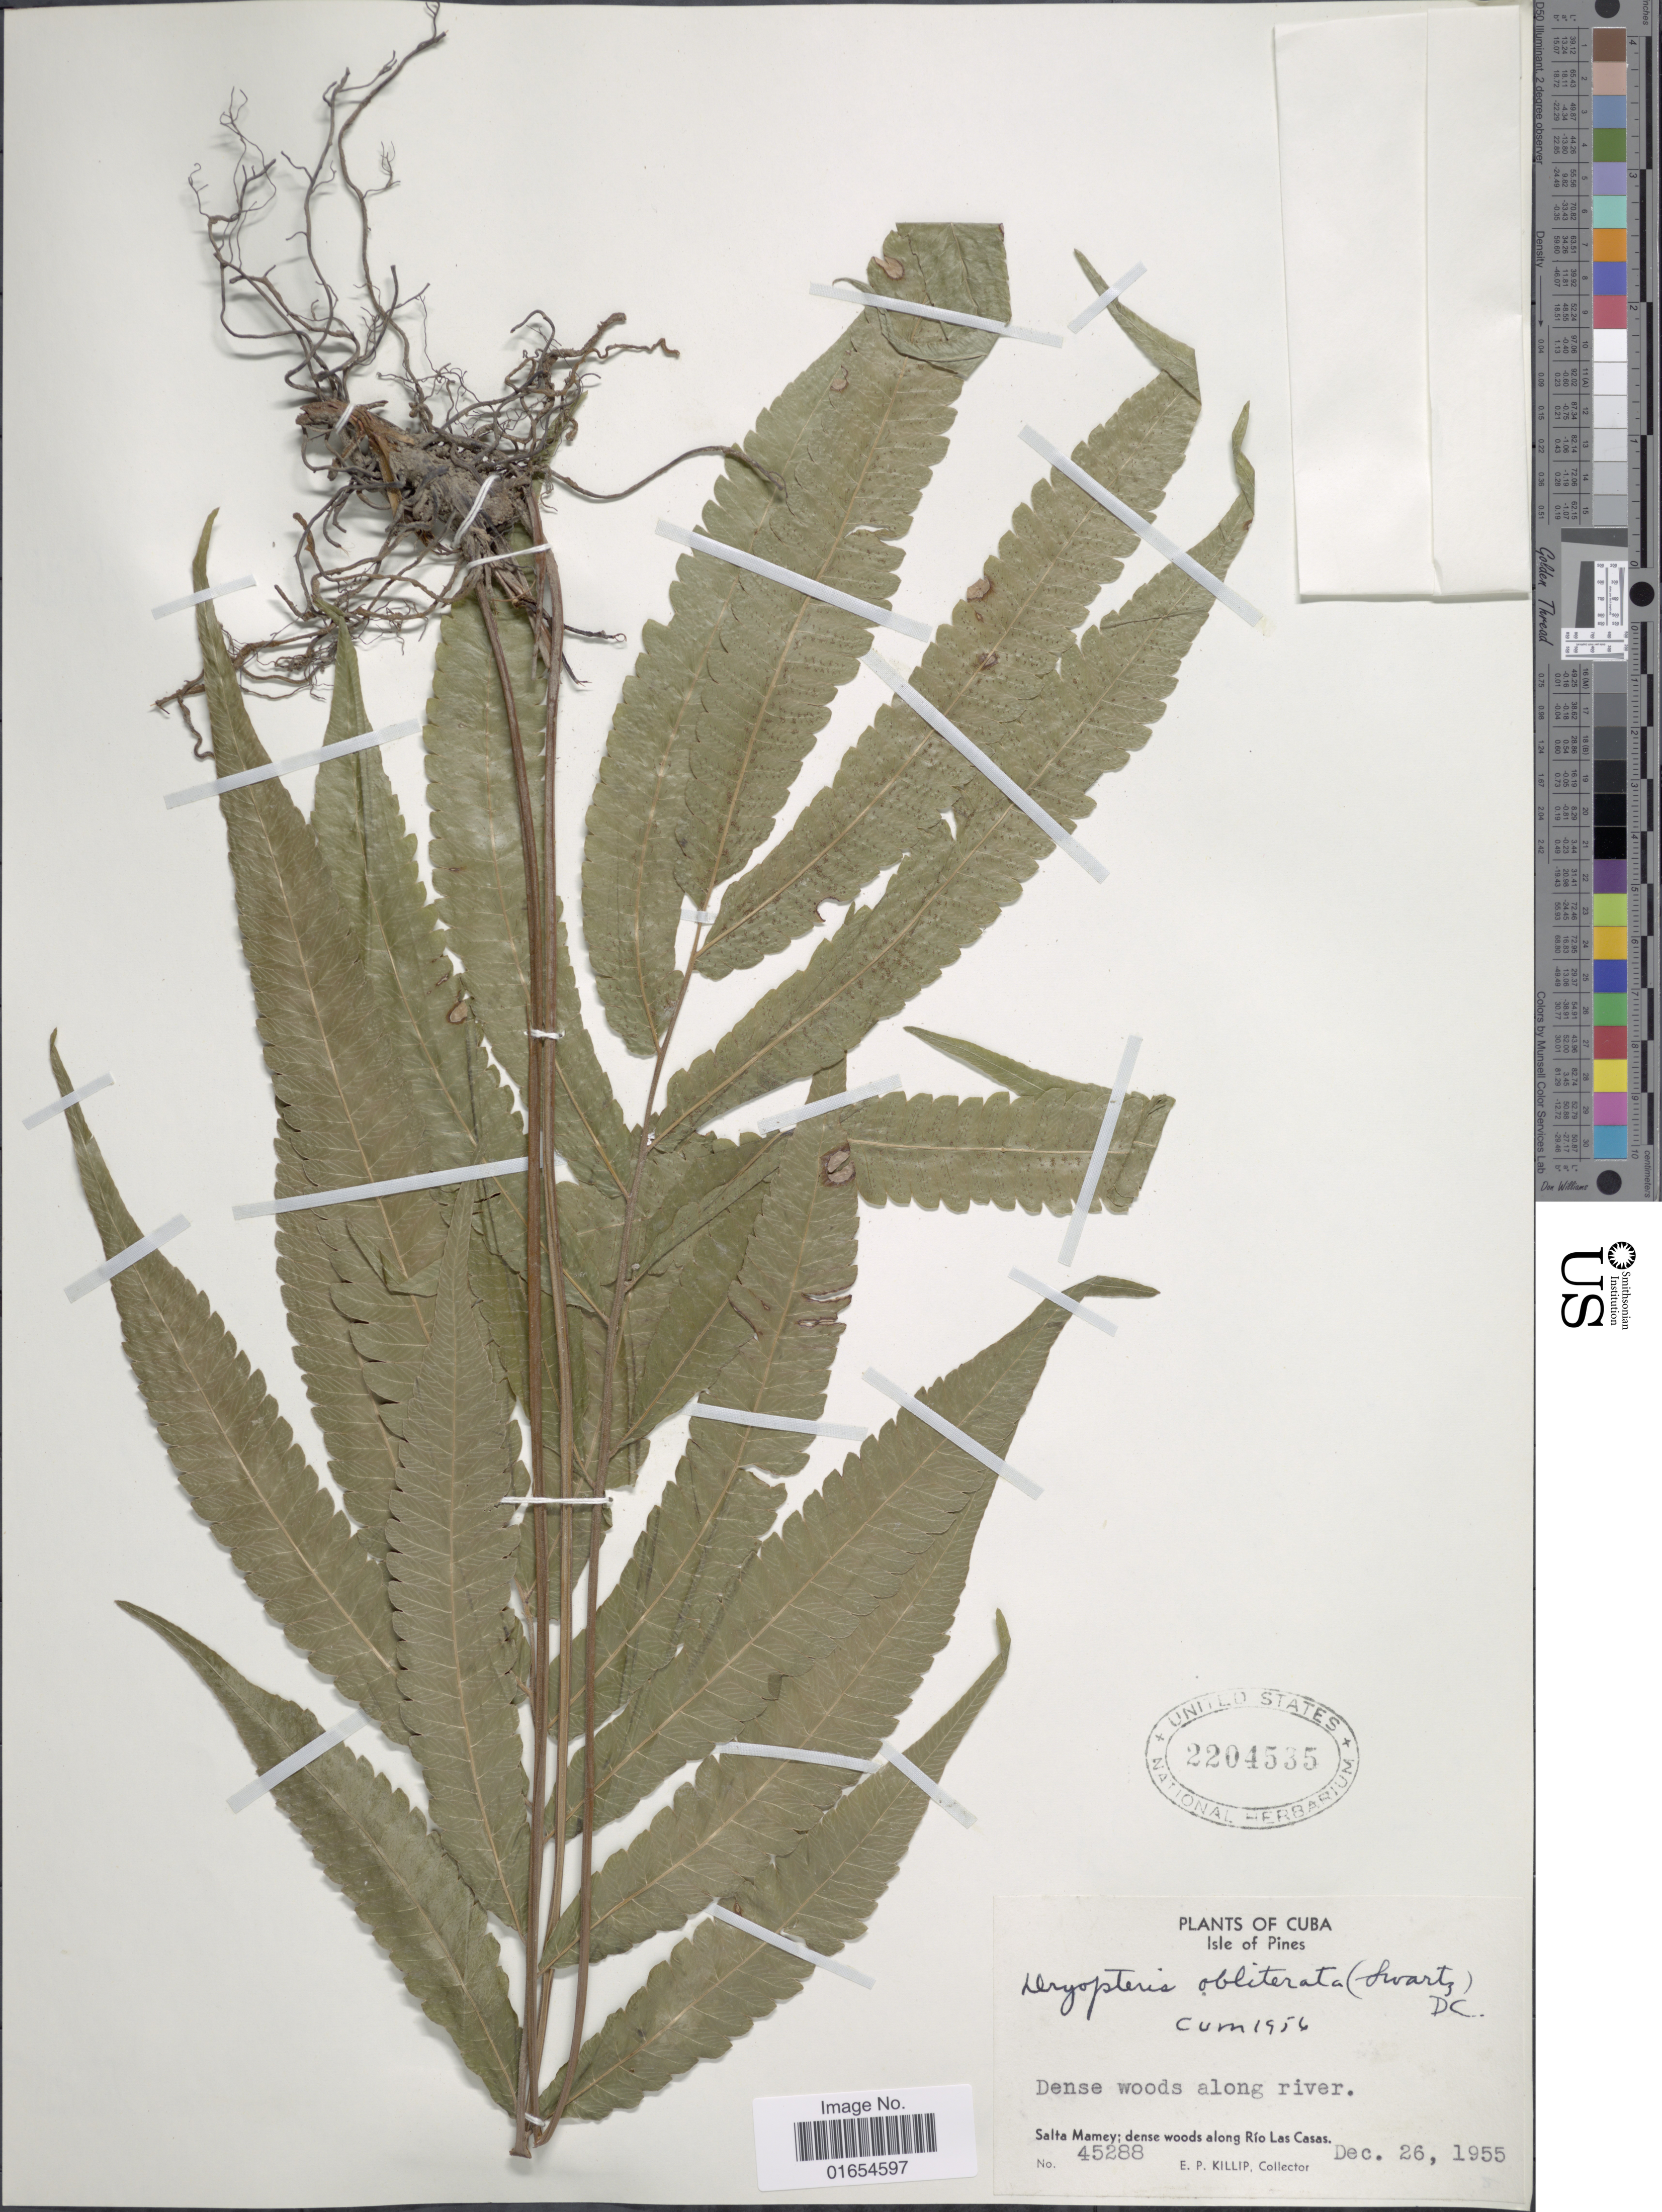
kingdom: Plantae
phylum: Tracheophyta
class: Polypodiopsida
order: Polypodiales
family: Thelypteridaceae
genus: Goniopteris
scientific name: Goniopteris obliterata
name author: (Sw.) C. Presl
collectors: E. P. Killip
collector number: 45288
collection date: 1955-12-26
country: Cuba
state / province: Isla de la Juventud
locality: Isle of Pines, Salta Mamey; dense woods along Rio Las Casas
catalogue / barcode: US 2204535